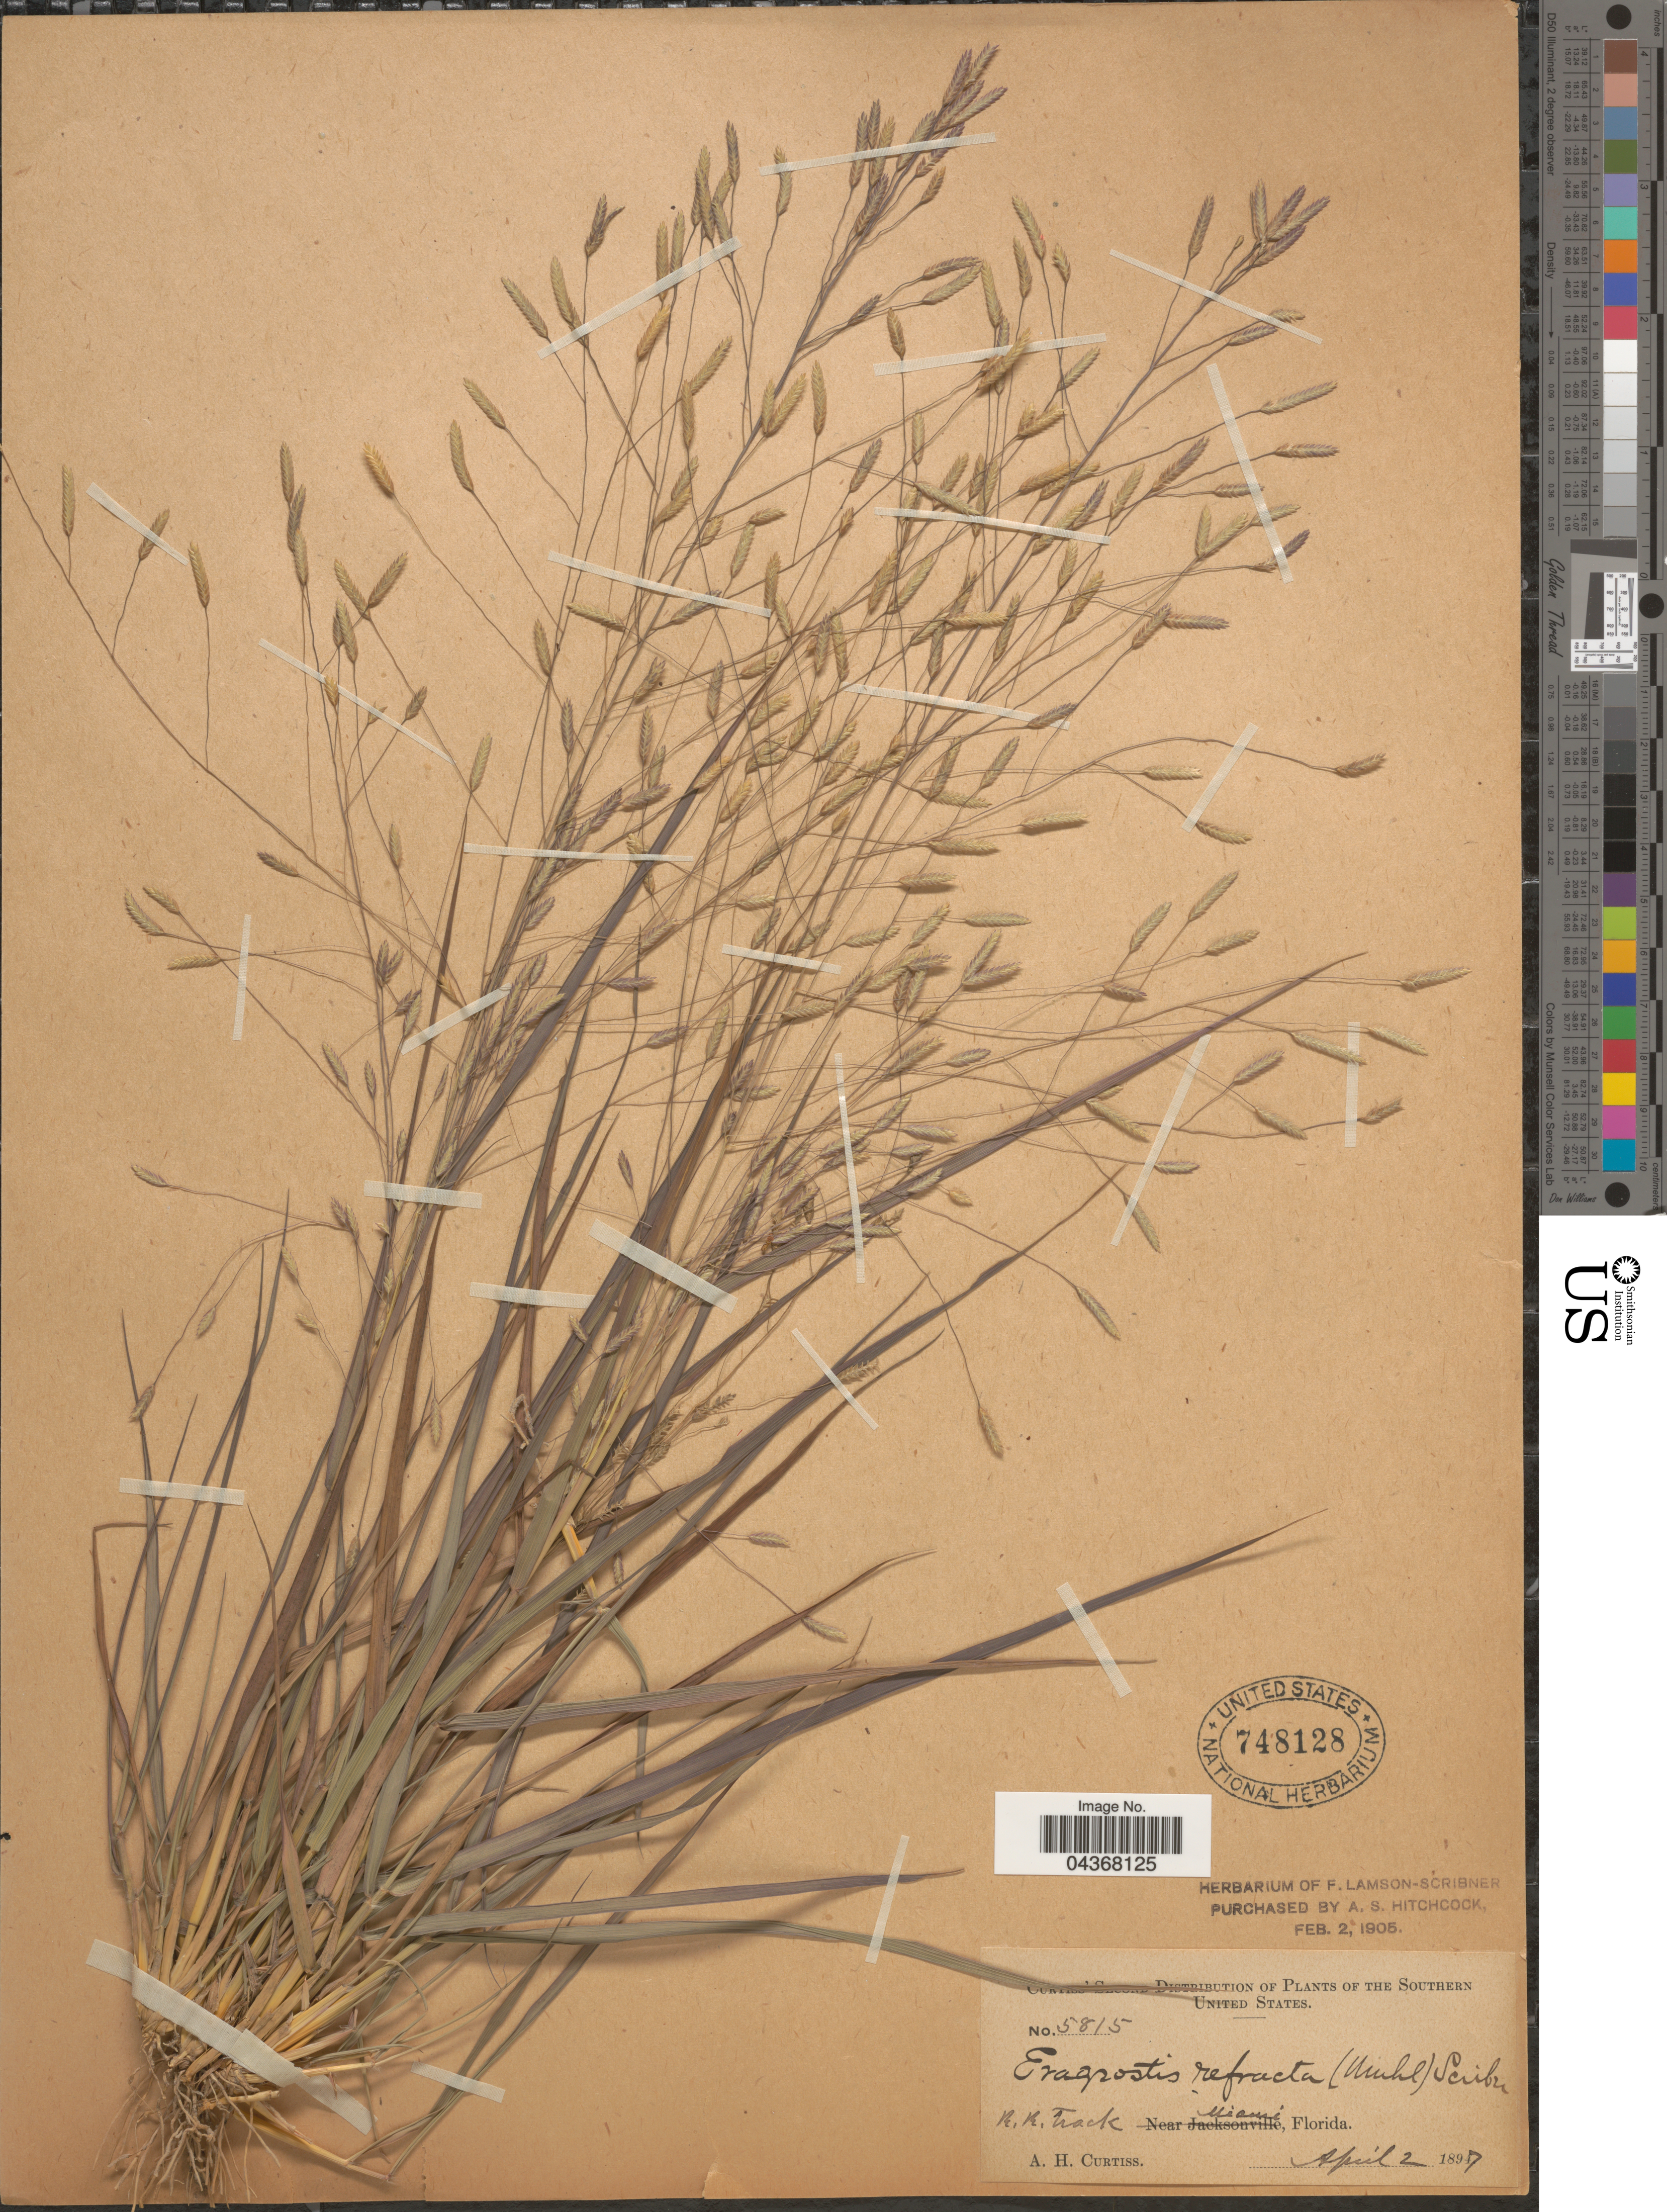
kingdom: Plantae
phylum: Tracheophyta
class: Liliopsida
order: Poales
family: Poaceae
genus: Eragrostis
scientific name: Eragrostis elliottii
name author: S. Watson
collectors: A. H. Curtiss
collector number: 5815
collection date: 1897-04-02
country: United States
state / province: Florida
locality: The Southern United States. R.R. Track Miami.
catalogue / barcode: US 748128